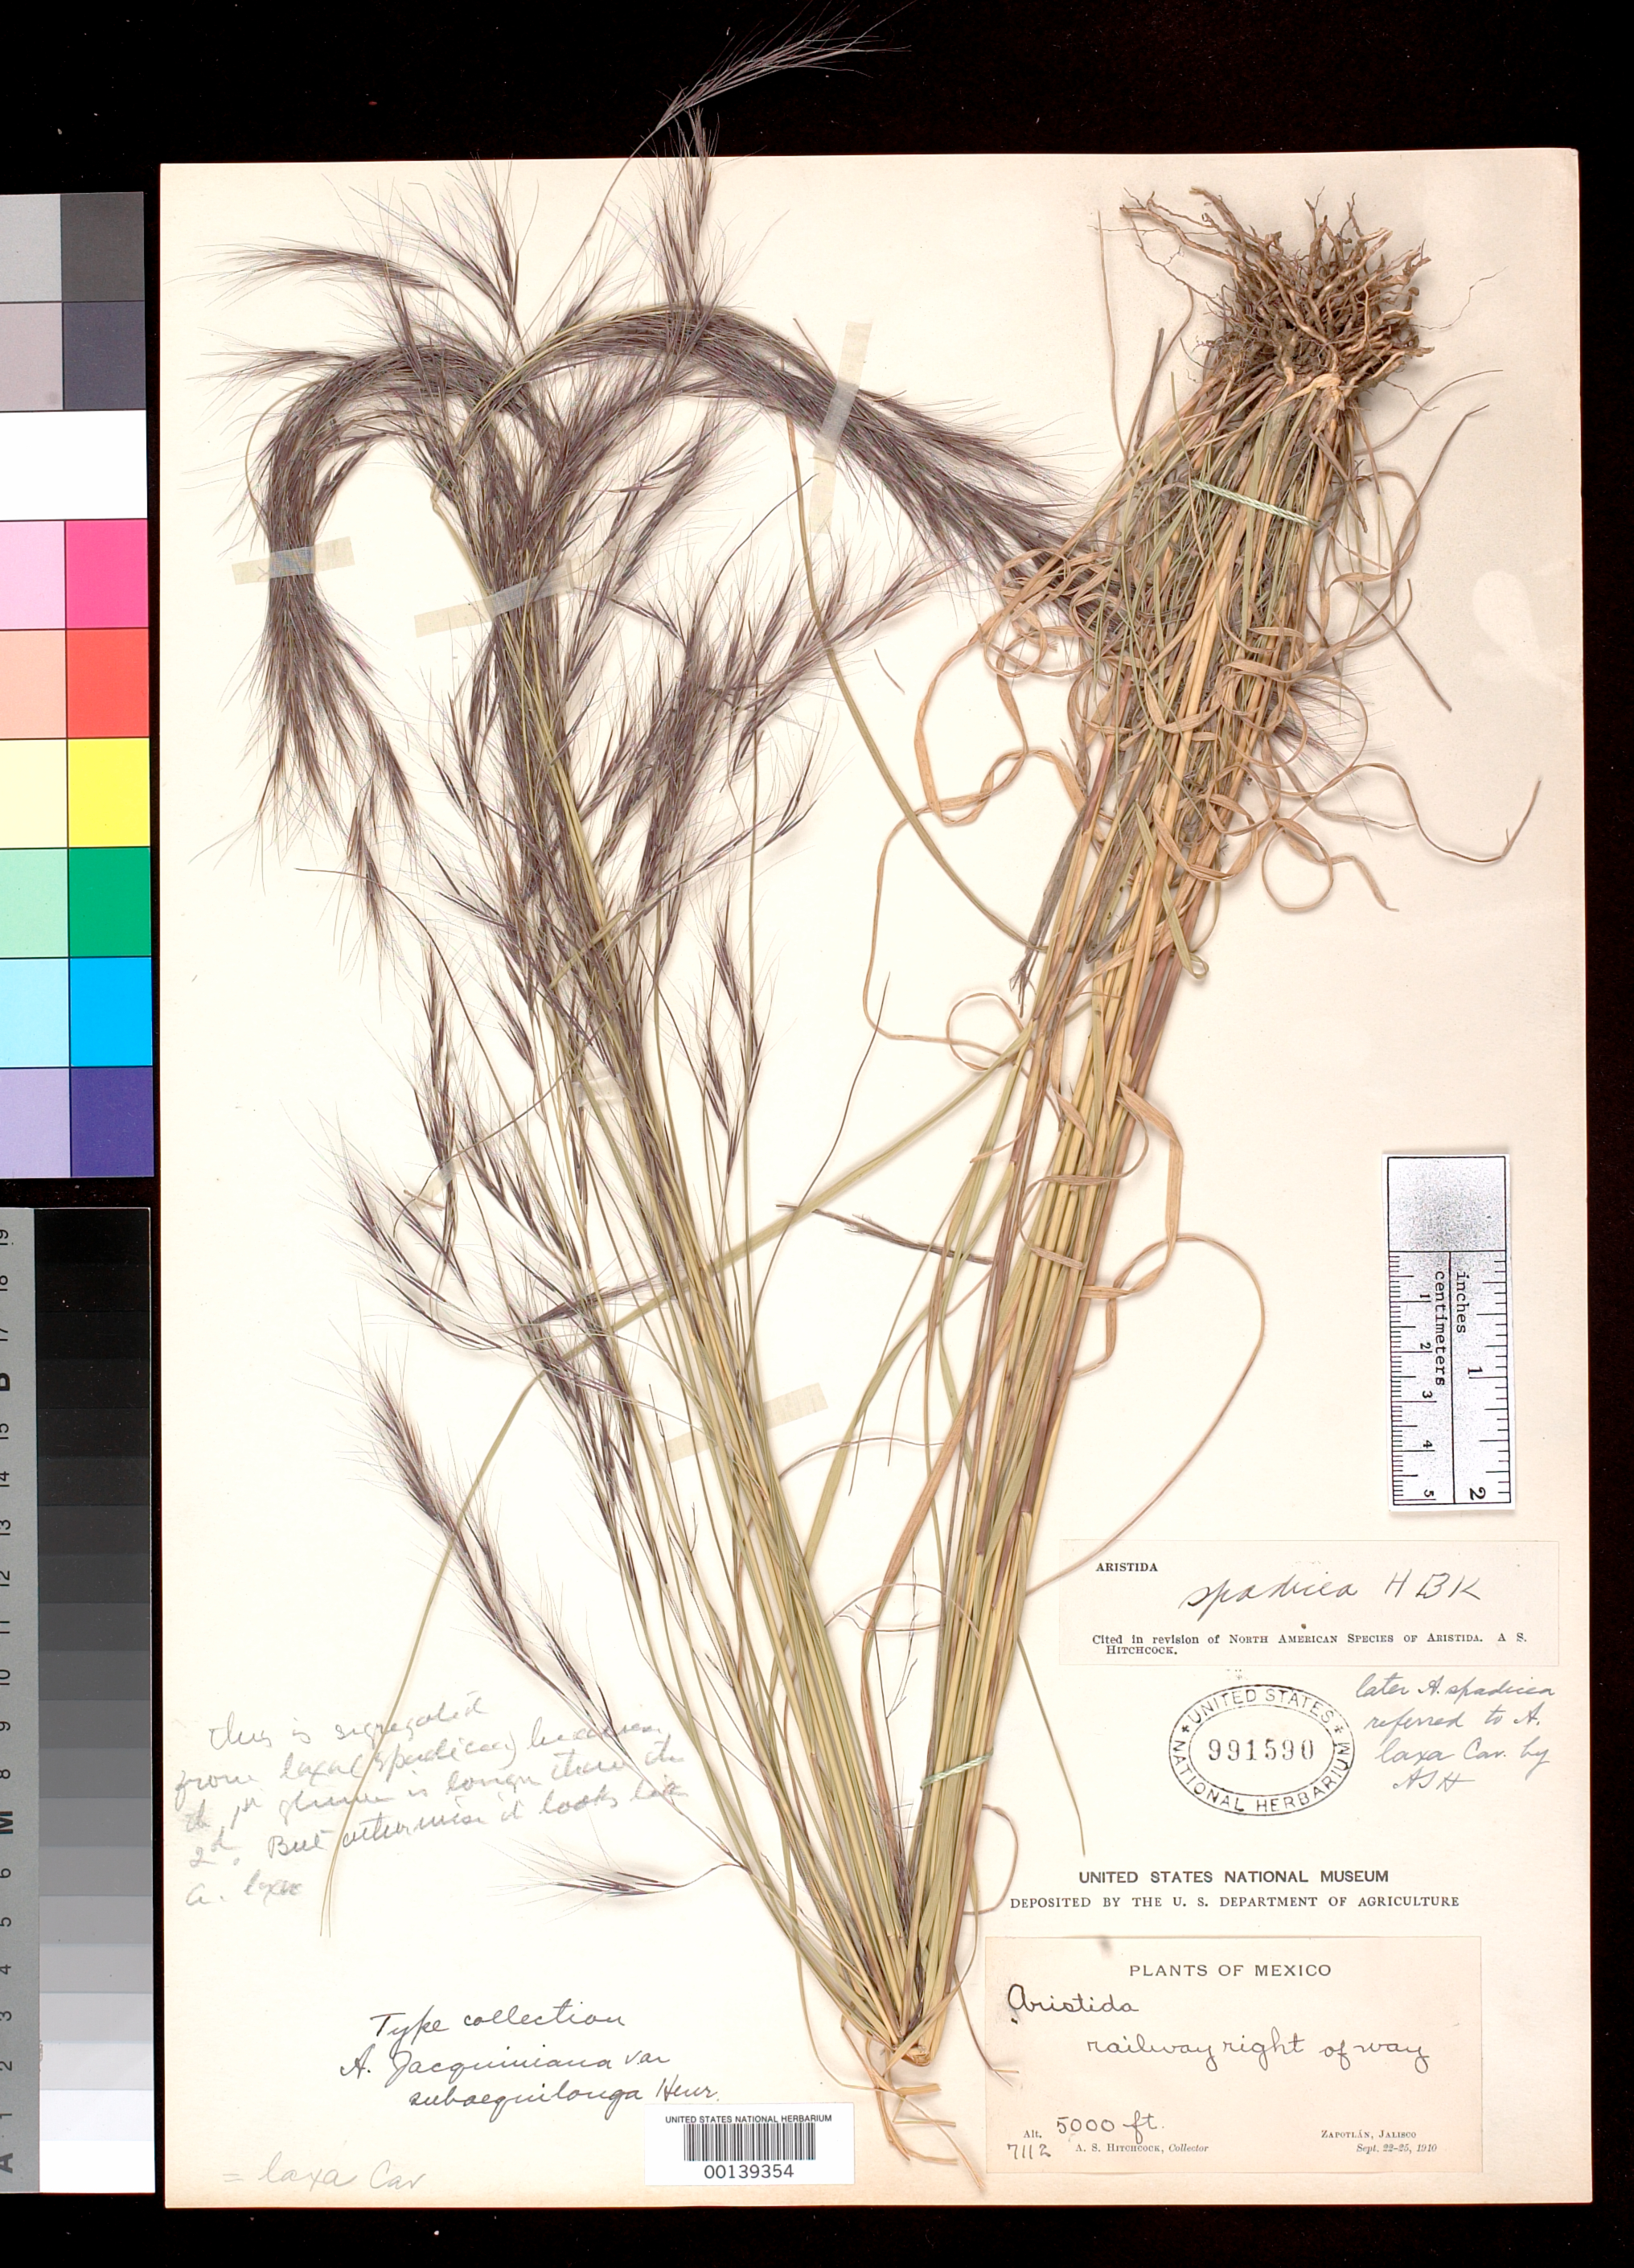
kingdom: Plantae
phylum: Tracheophyta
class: Liliopsida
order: Poales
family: Poaceae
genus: Aristida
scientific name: Aristida jacquiniana var. subaequilonga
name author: Henr.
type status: Isotype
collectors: A. S. Hitchcock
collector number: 7112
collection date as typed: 22 Sep 1910 to 25 Sep 1910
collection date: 1910-09-22/1910-09-25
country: Mexico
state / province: Jalisco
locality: Zapotlan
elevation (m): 1524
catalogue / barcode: US 991590